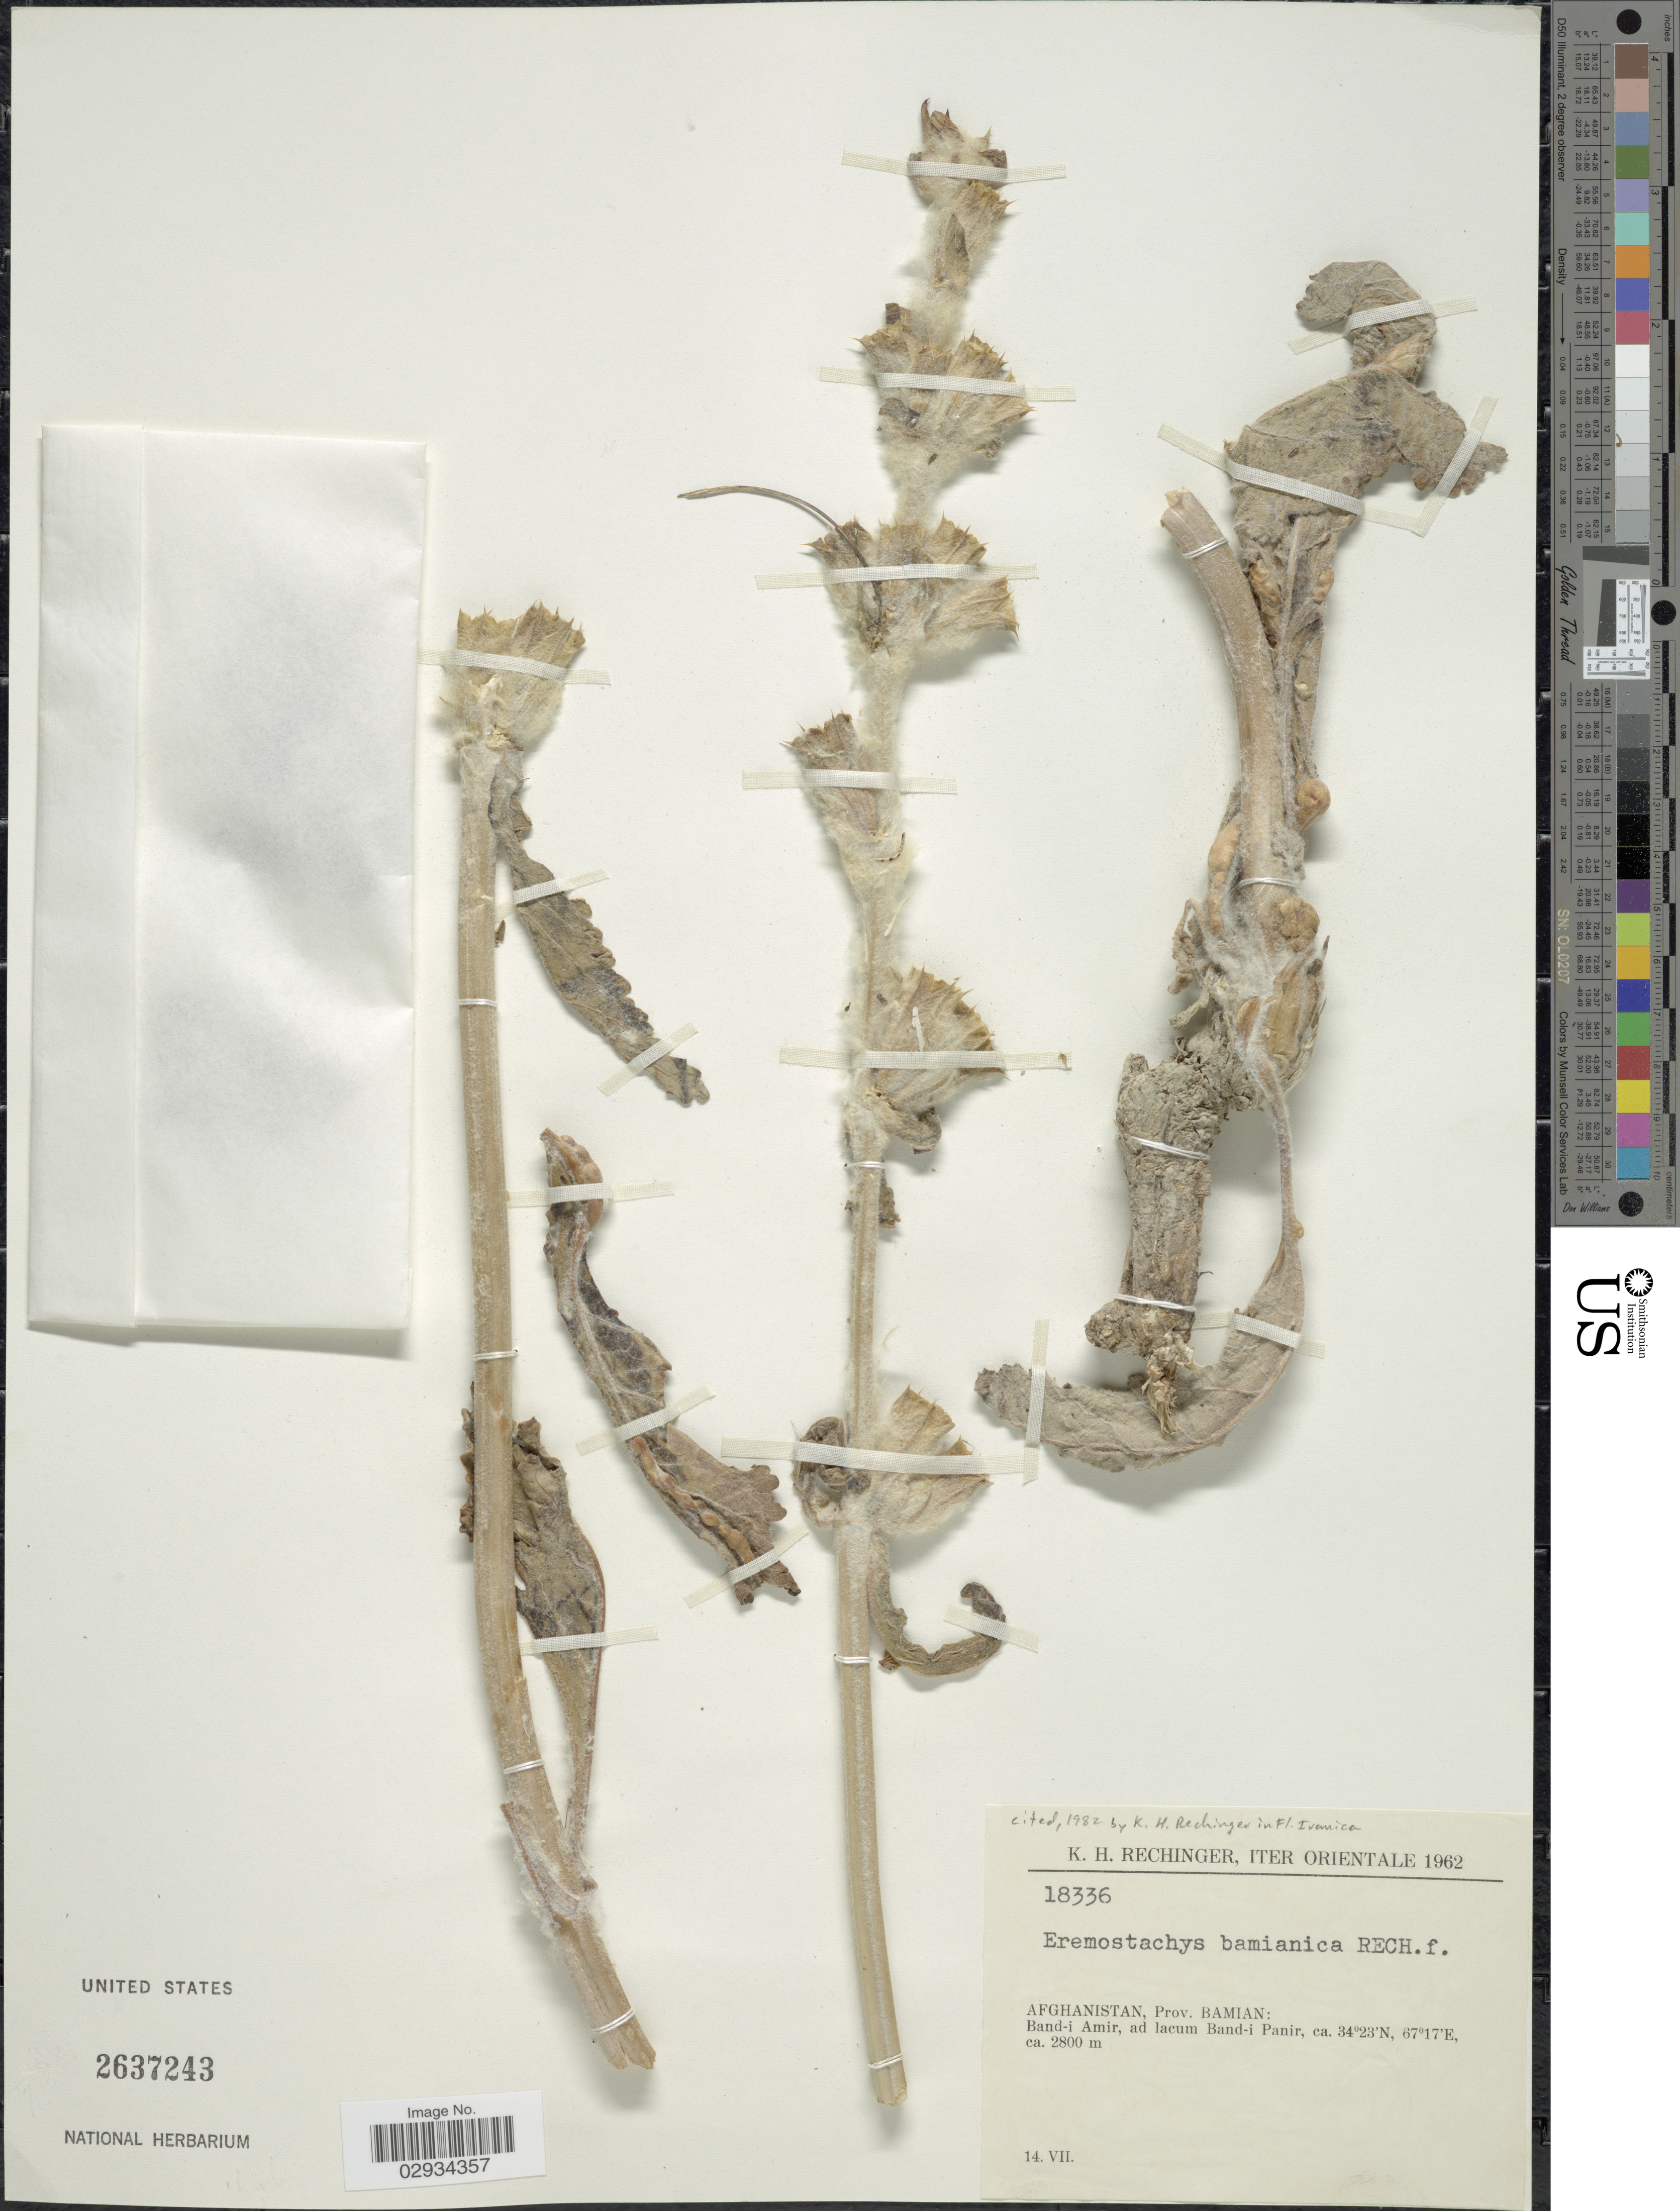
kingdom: Plantae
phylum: Tracheophyta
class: Magnoliopsida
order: Lamiales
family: Lamiaceae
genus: Eremostachys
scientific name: Eremostachys bamianica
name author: Rech. f.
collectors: K. H. Rechinger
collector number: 18336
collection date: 1962-07-14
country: Afghanistan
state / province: Bamian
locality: Iter Orientale. Prov. Bamian: Band-i Amir, ad lacum Band-i Panir.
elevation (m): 2800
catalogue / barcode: US 2637243